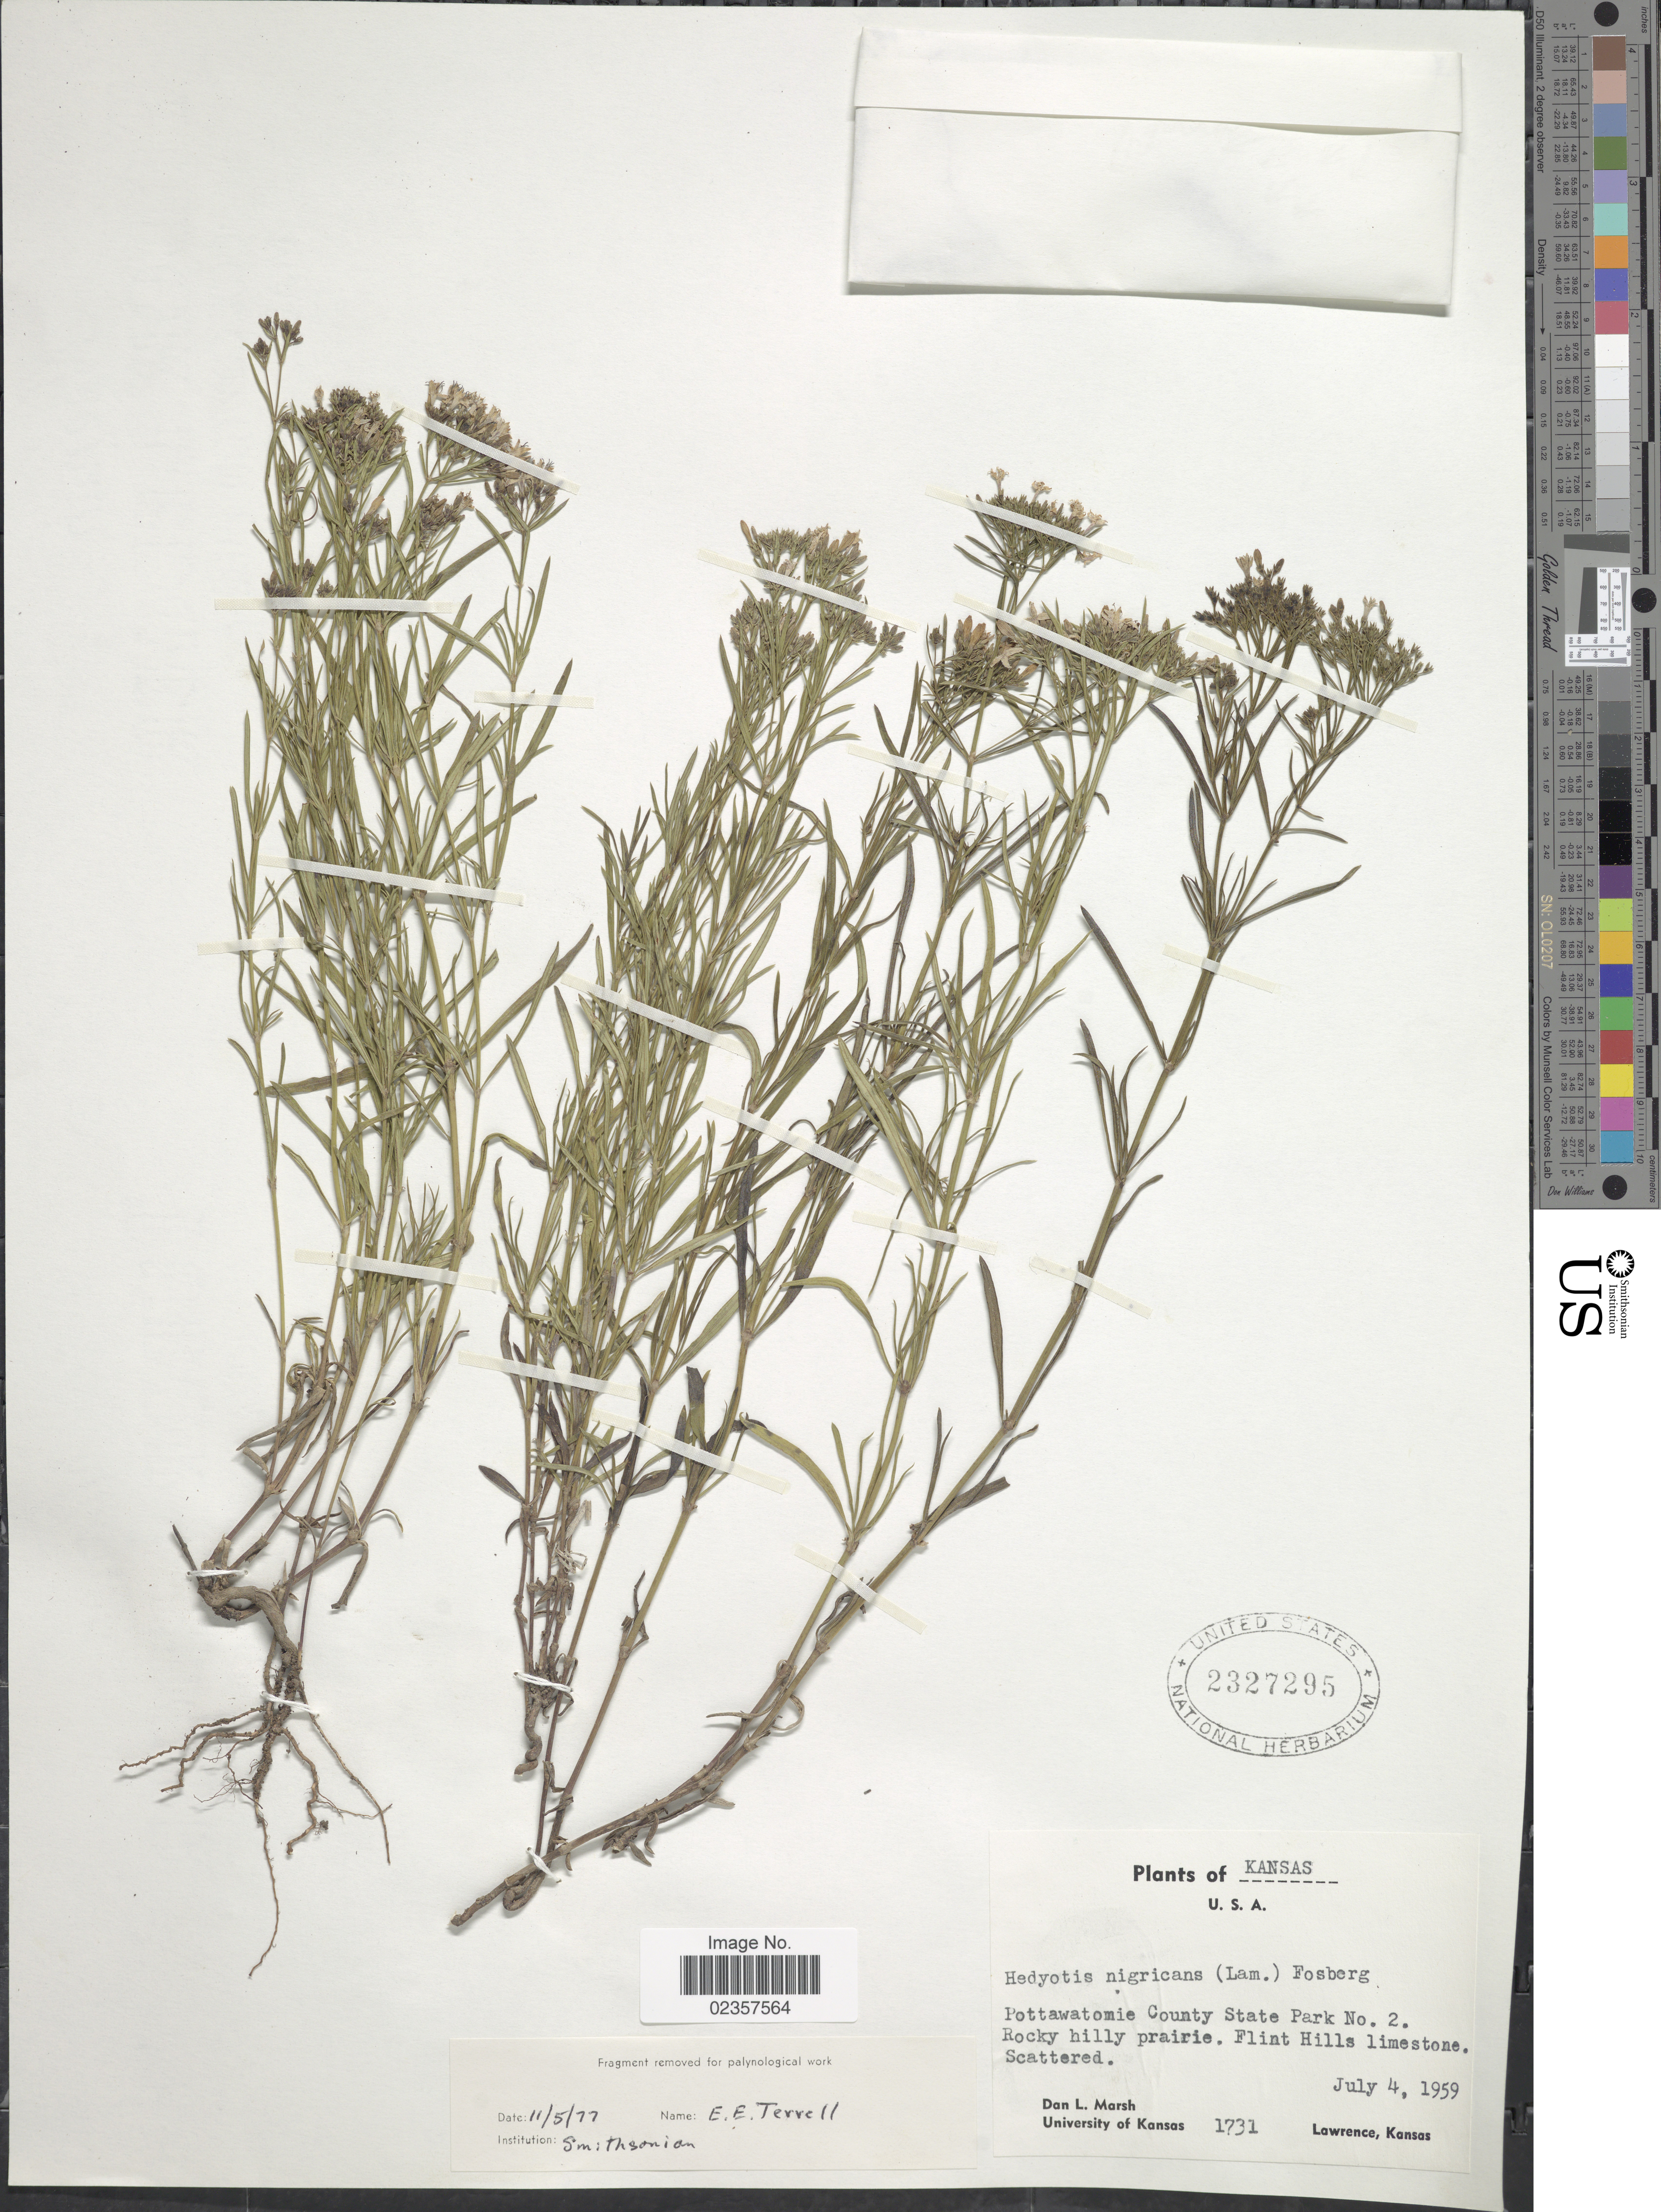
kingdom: Plantae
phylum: Tracheophyta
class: Magnoliopsida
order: Gentianales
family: Rubiaceae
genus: Houstonia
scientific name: Houstonia nigricans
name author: (Lam.) Fernald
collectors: D. L. Marsh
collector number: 1731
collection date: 1959-07-04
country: United States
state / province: Kansas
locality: Pottawatomie County State Park No. 2.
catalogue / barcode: US 2327295